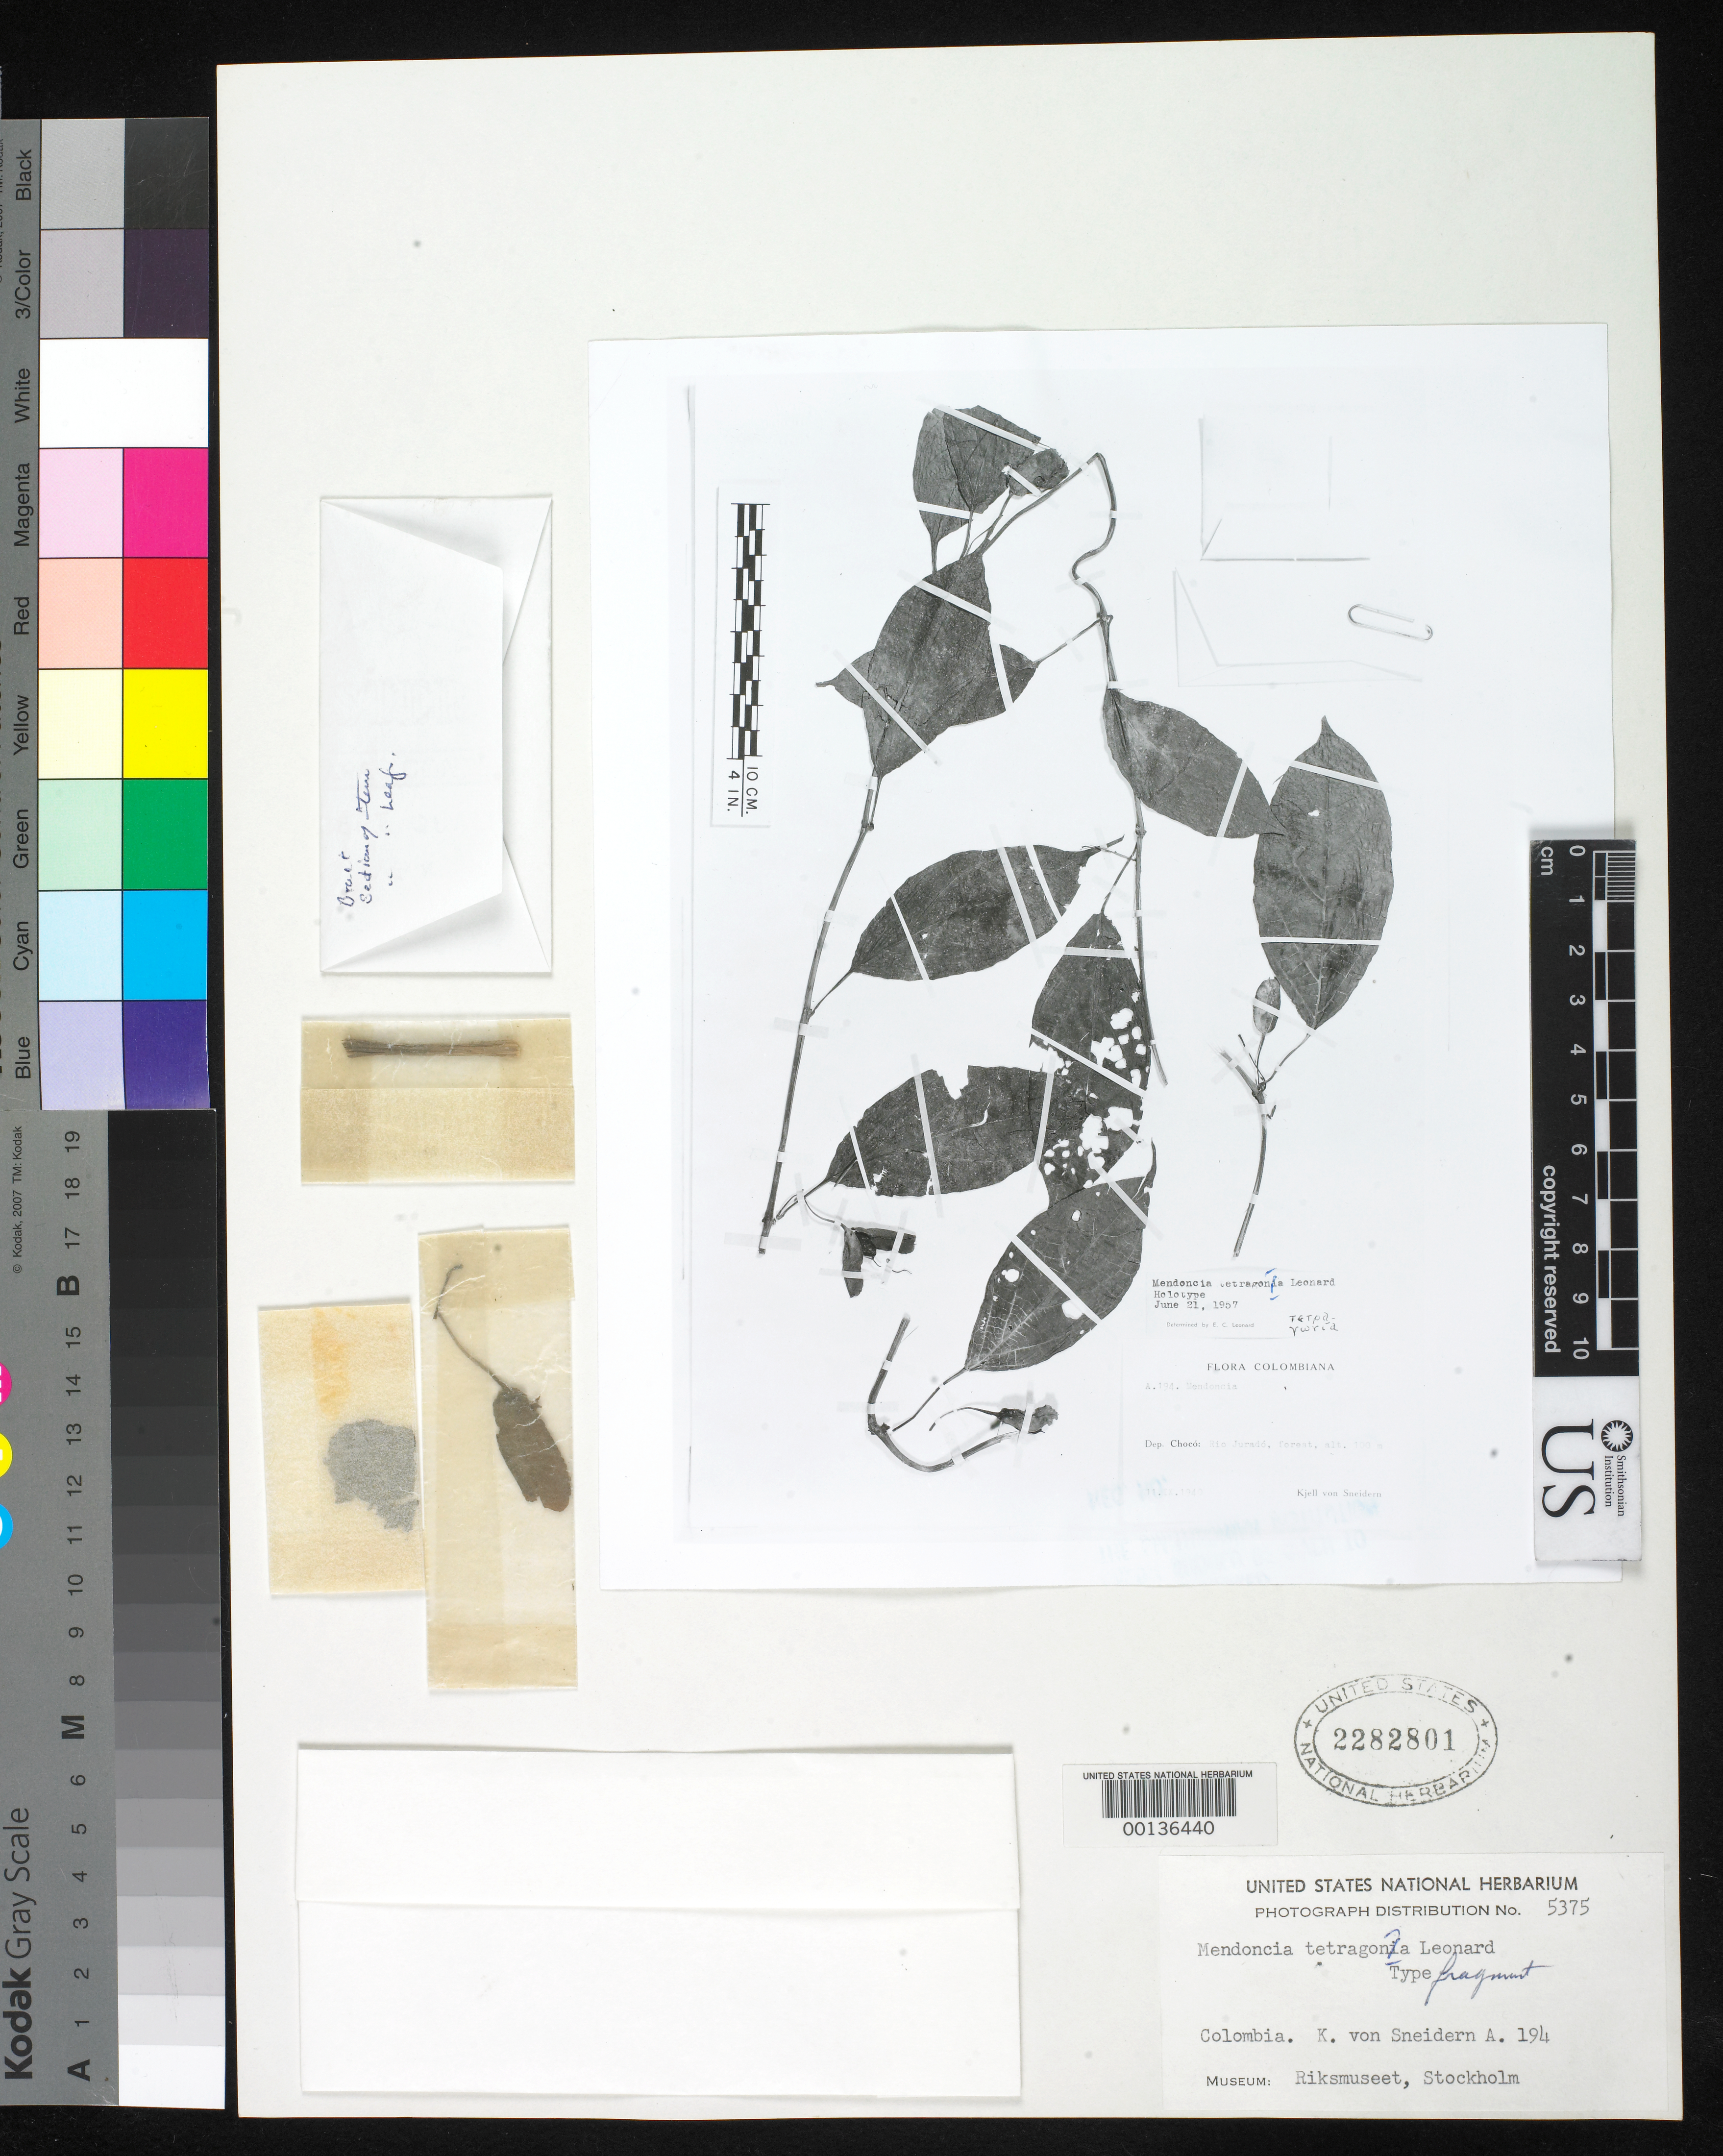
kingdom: Plantae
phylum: Tracheophyta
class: Magnoliopsida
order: Lamiales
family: Acanthaceae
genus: Mendoncia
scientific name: Mendoncia tetragona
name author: Leonard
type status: Isotype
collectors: K. von Sneidern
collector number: A-194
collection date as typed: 11 Sep 1940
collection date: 1940-09-11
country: Colombia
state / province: Chocó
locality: Rio Jurado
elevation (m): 100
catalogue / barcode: US 2282801